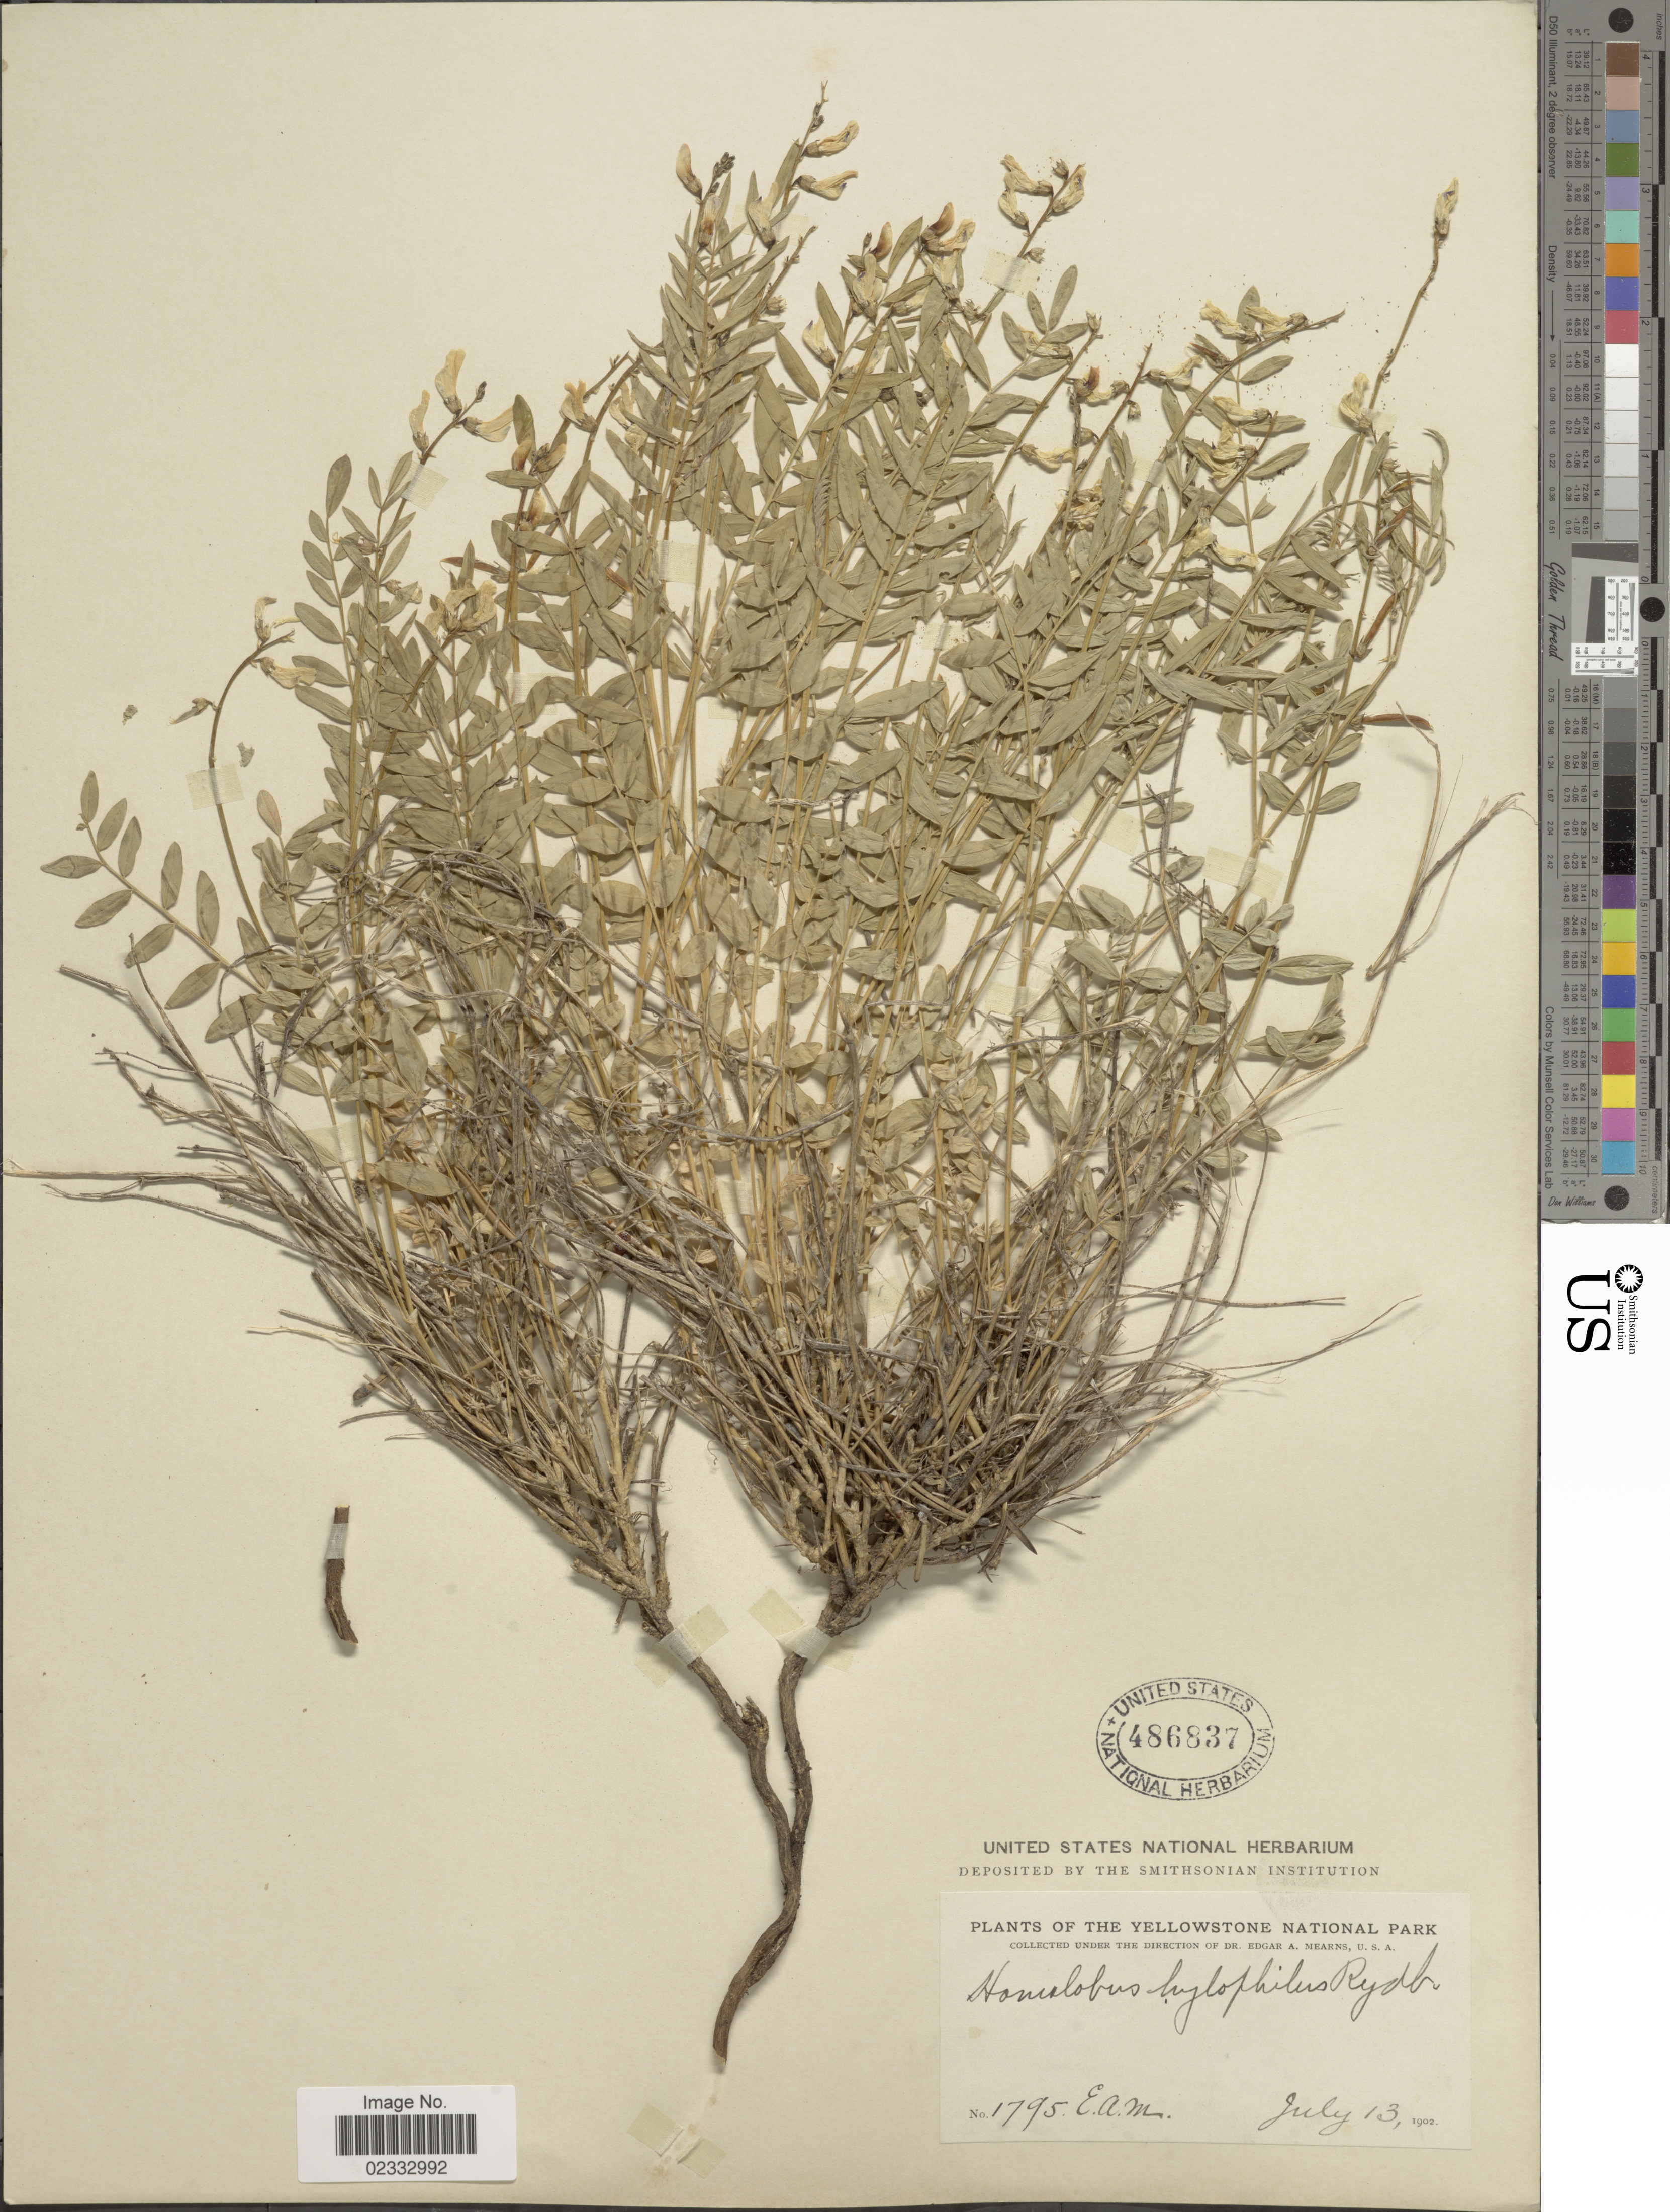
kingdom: Plantae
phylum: Tracheophyta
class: Magnoliopsida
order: Fabales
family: Fabaceae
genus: Astragalus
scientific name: Astragalus miser var. hylophilus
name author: (Rydb.) Barneby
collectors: E. A. Mearns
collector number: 1795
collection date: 1902-07-13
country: United States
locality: Yellowstone National Park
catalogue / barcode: US 486837